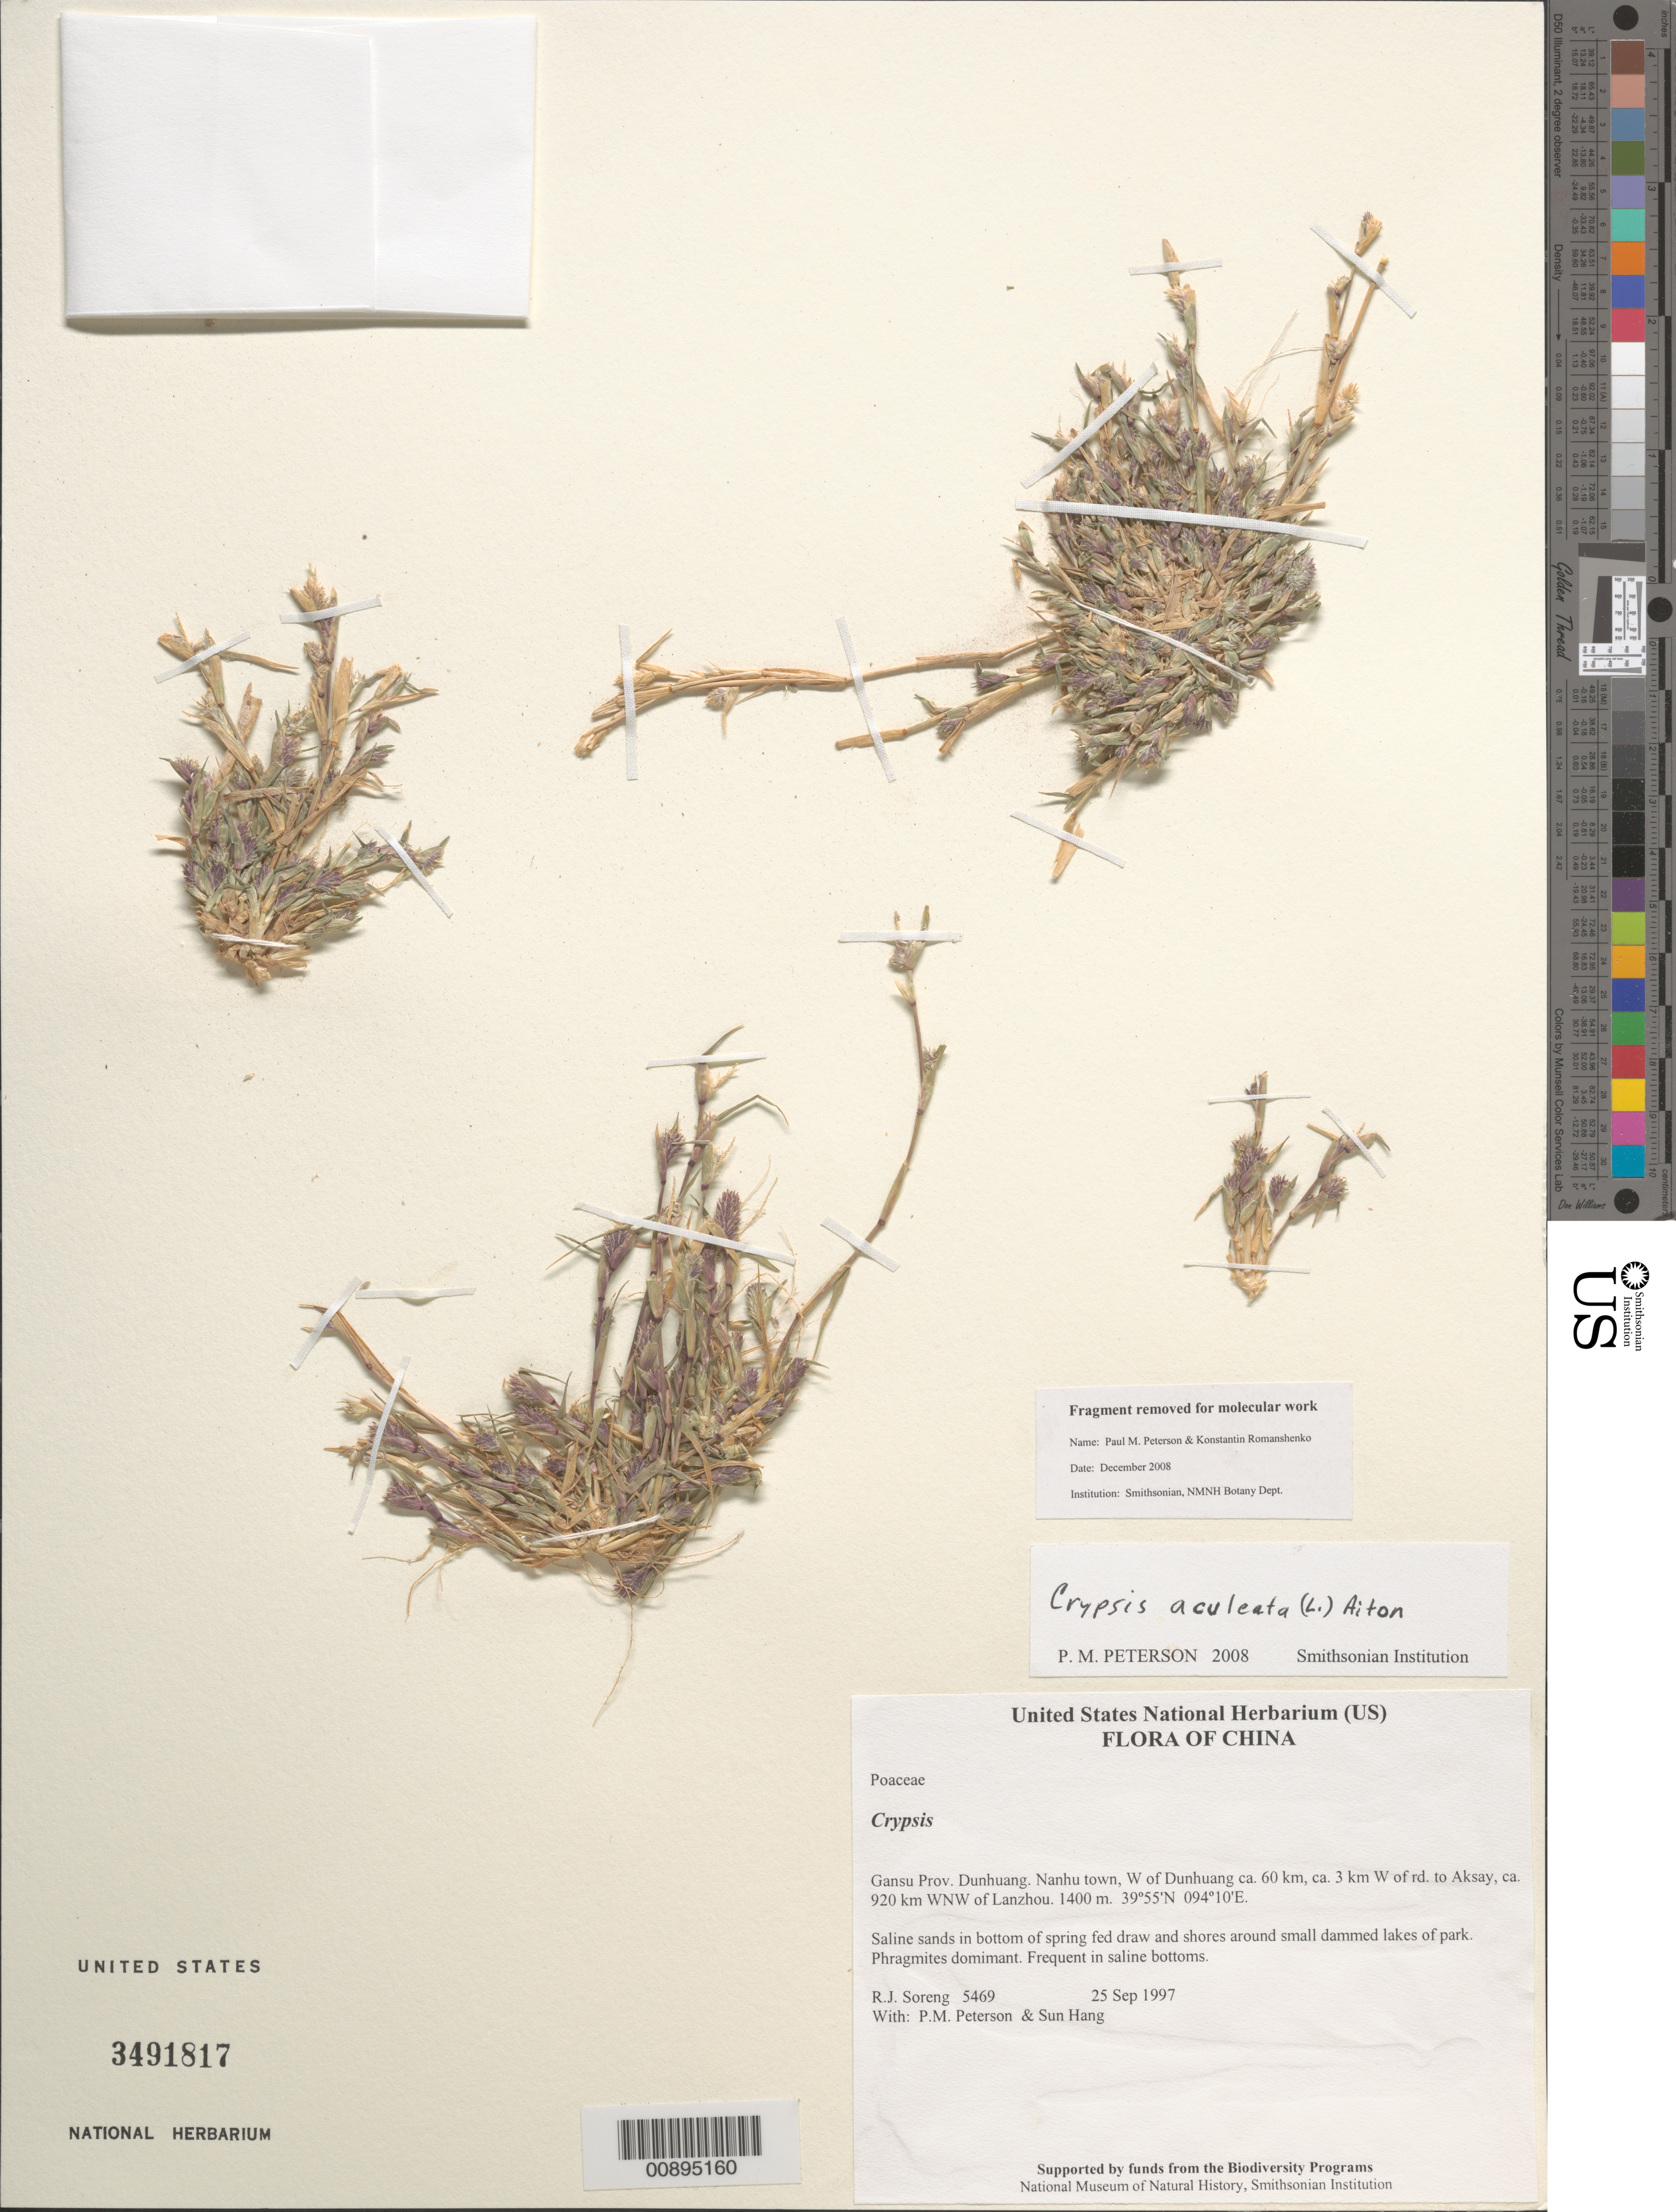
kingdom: Plantae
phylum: Tracheophyta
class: Liliopsida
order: Poales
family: Poaceae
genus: Crypsis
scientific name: Crypsis aculeata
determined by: Peterson, Paul M., (BOT), Smithsonian Institution - National Museum of Natural History (UNITED STATES)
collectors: R. J. Soreng, P. M. Peterson & Sun Hang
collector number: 5469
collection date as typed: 25 Sep 1997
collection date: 1997-09-25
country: China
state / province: Gansu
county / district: Dunhuang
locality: Nanhu town, W of Dunhuang ca. 60 km, ca. 3 km W of rd. to Aksay, ca. 920 km WNW of Lanzhou.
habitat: Saline sands in bottom of spring fed draw and shores around small dammed lakes of park. Phragmites domimant.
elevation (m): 1400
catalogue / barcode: US 3491817